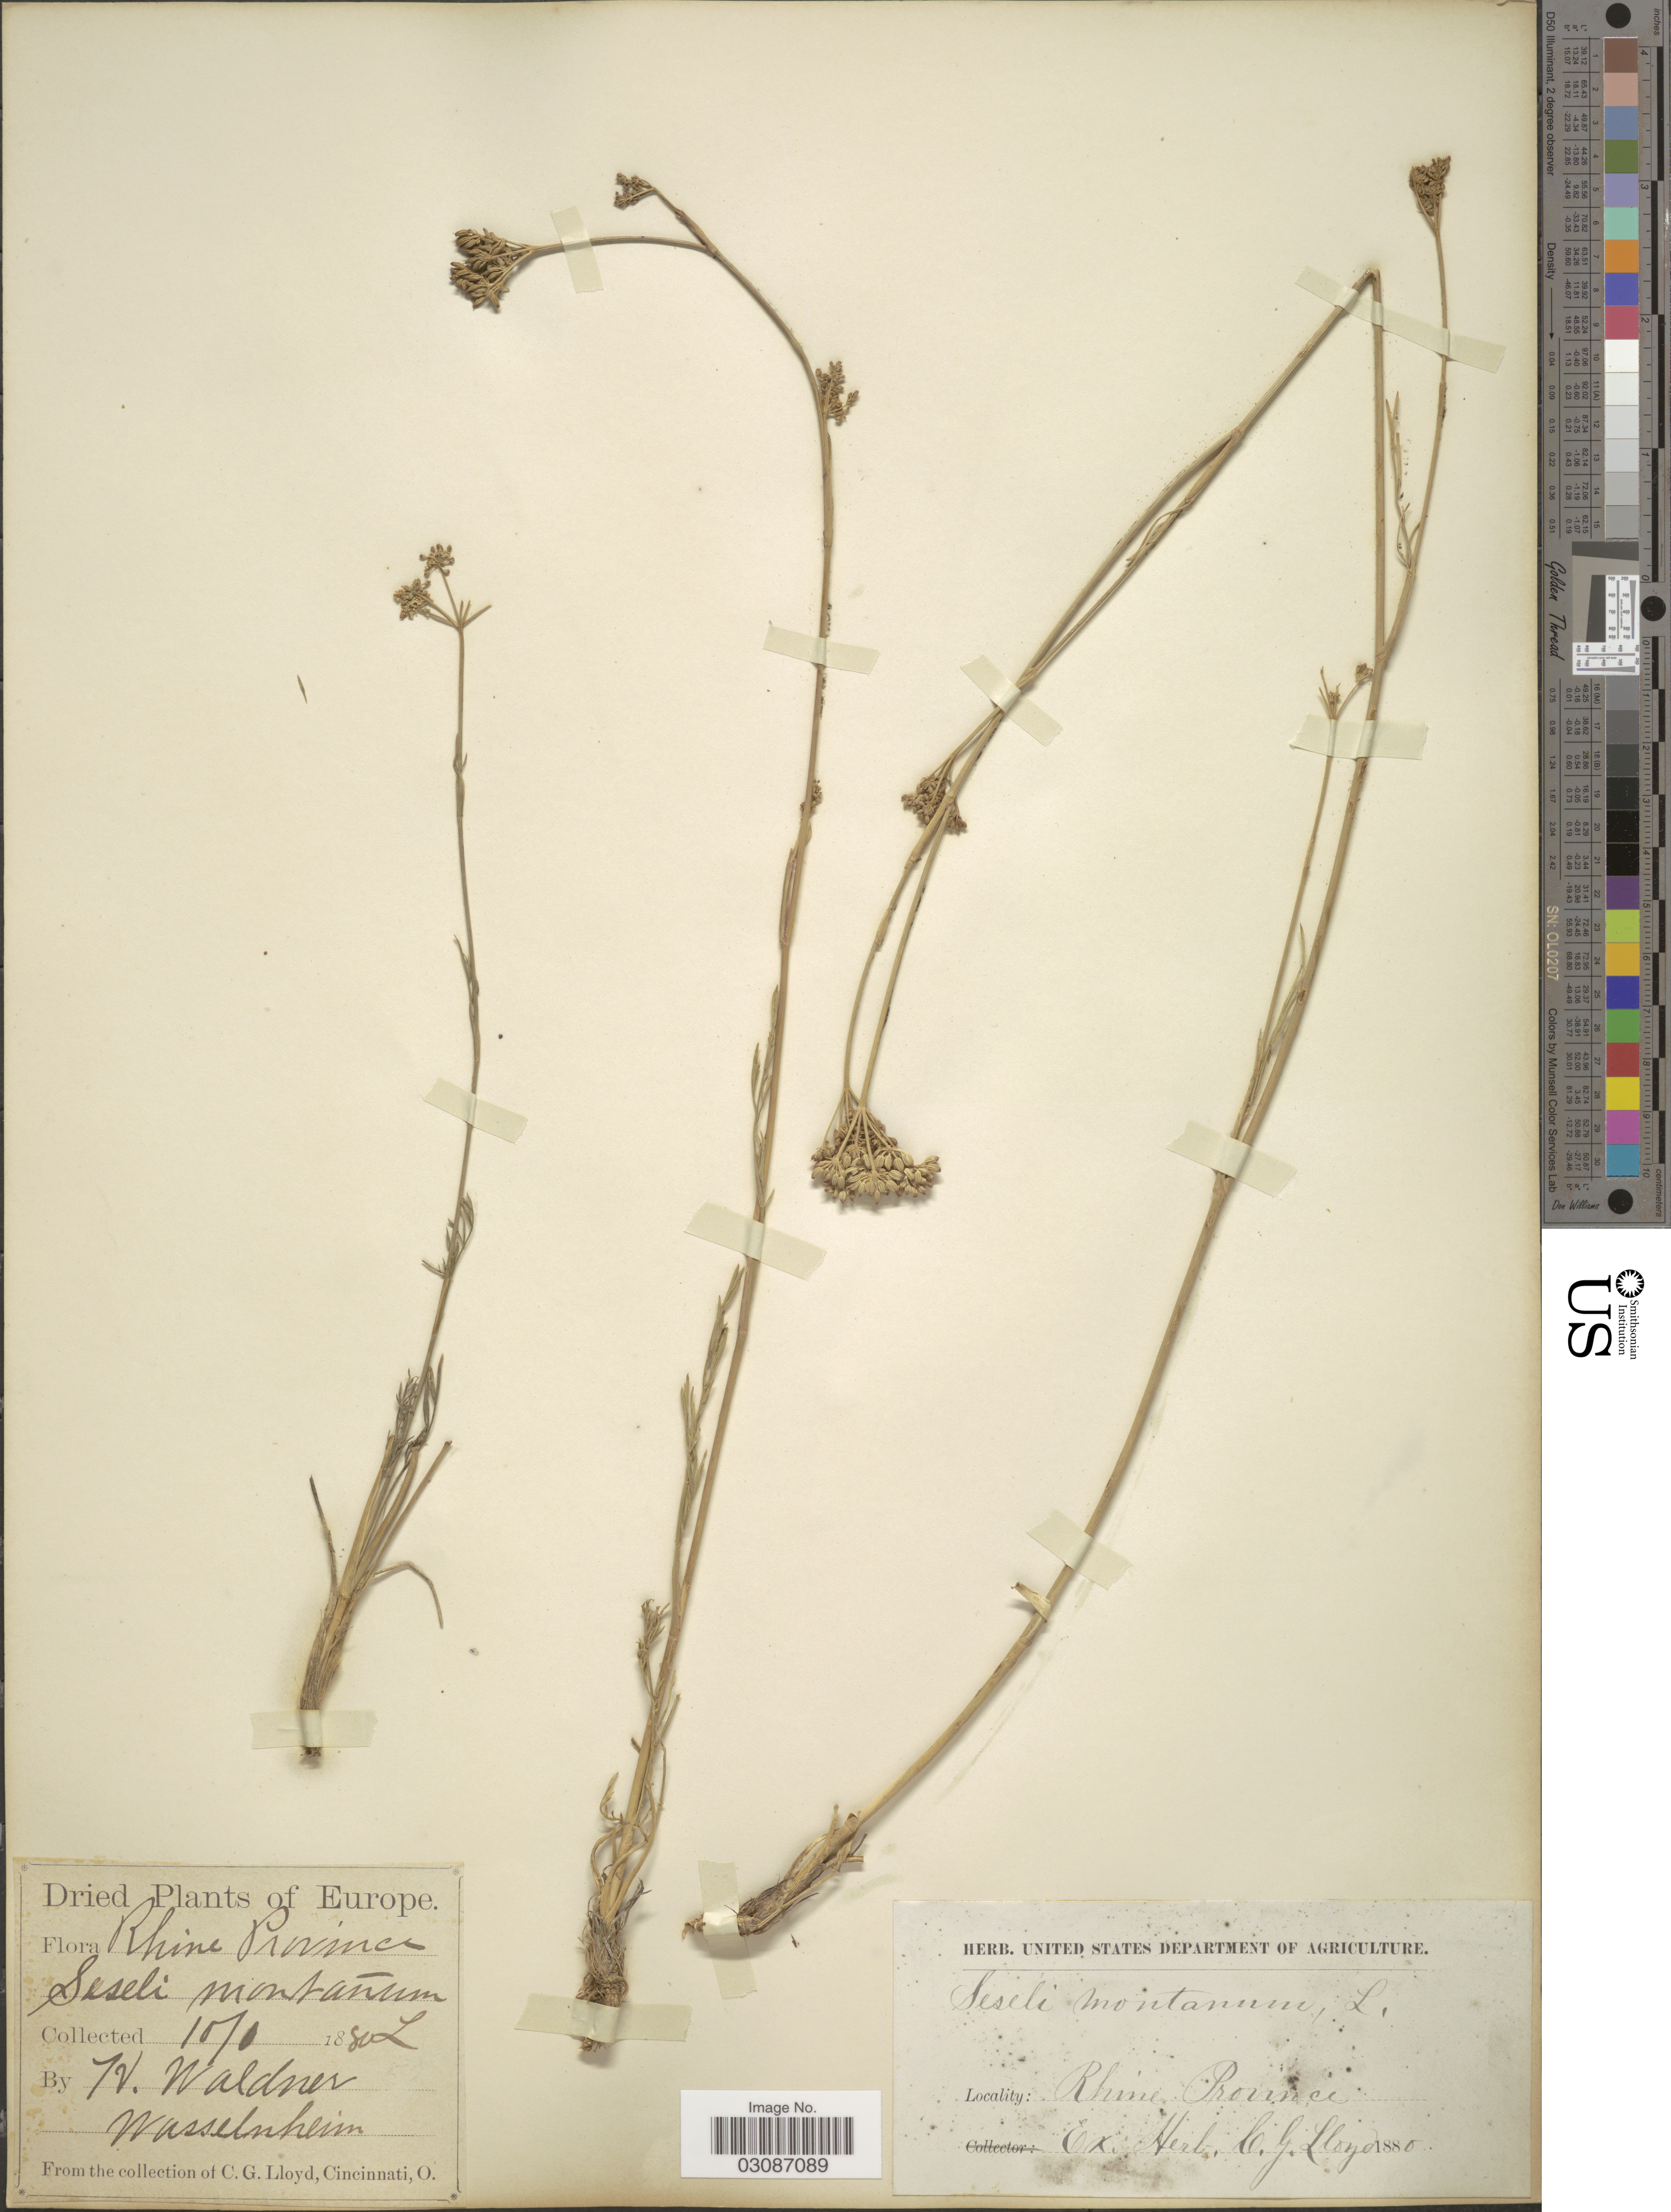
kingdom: Plantae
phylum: Tracheophyta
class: Magnoliopsida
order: Apiales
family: Apiaceae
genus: Seseli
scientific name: Seseli montanum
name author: L.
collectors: N. Waldner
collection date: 1880-01-10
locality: Europe. Rhine Province.